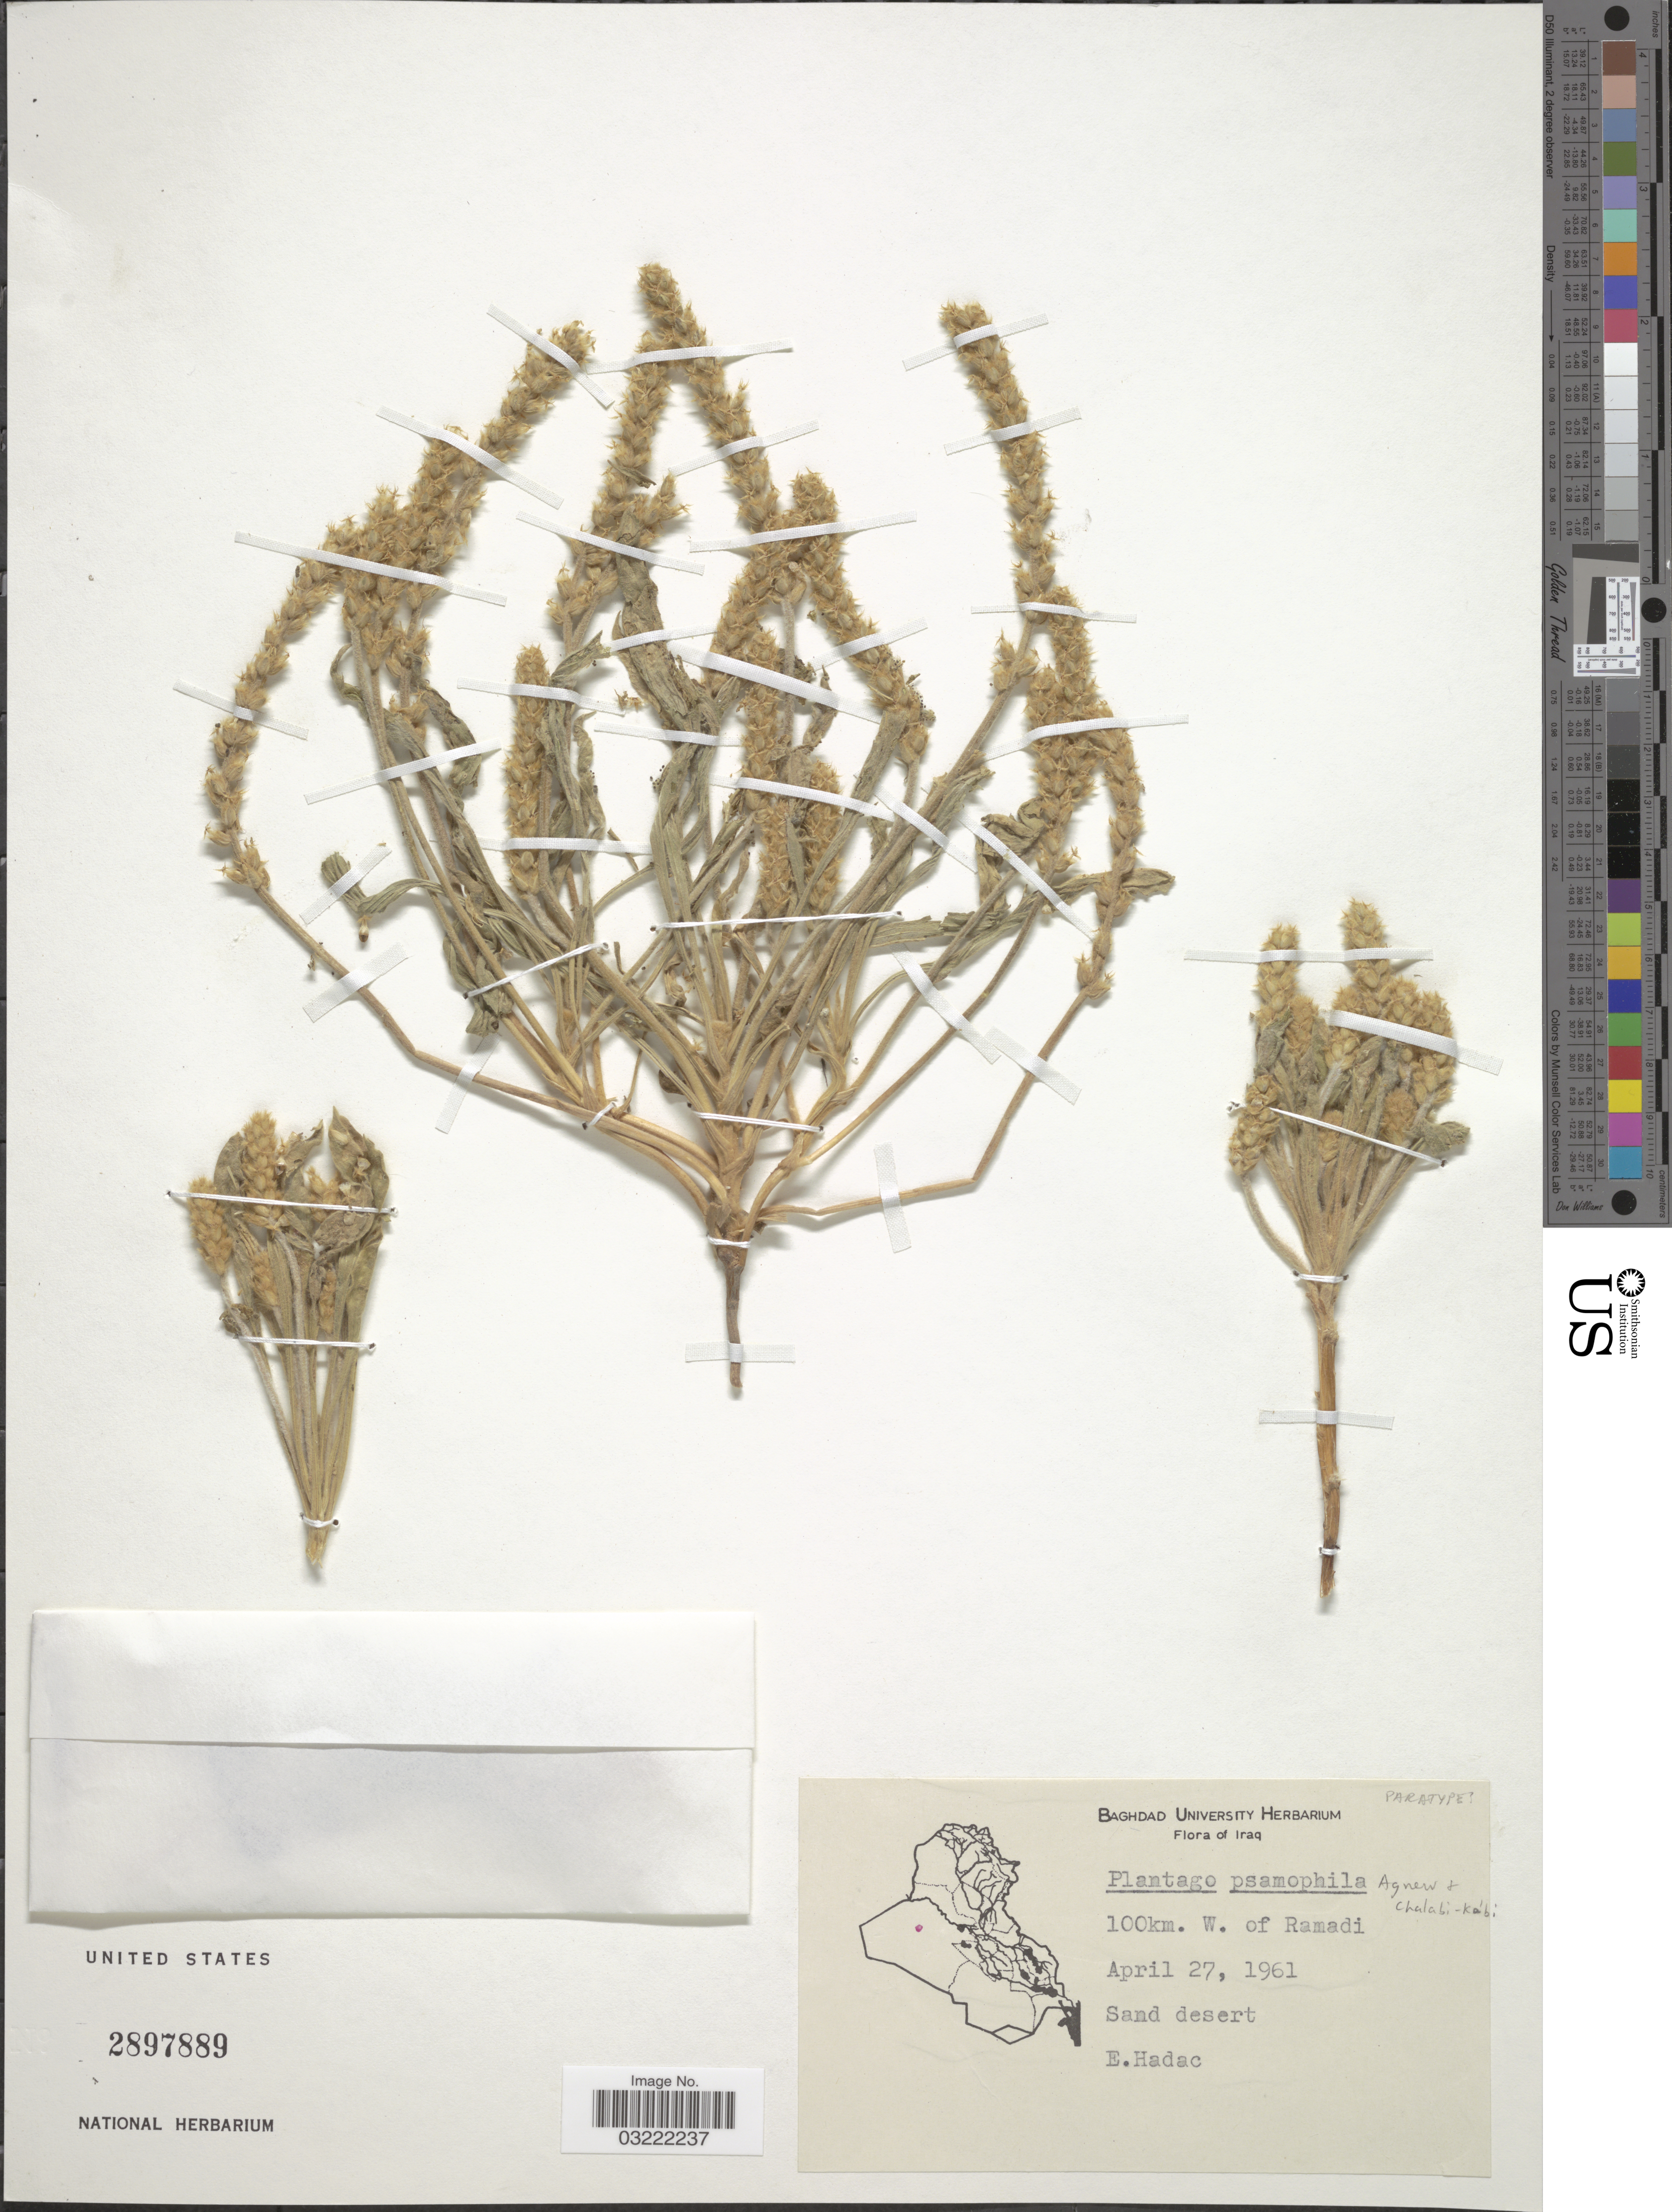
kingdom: Plantae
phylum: Tracheophyta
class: Magnoliopsida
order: Lamiales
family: Plantaginaceae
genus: Plantago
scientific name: Plantago psammophila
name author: Agnew & Chal.-Kabi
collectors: E. F. Hadač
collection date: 1961-04-27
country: Iraq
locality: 100 km. W. of Ramadi.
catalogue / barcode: US 2897889